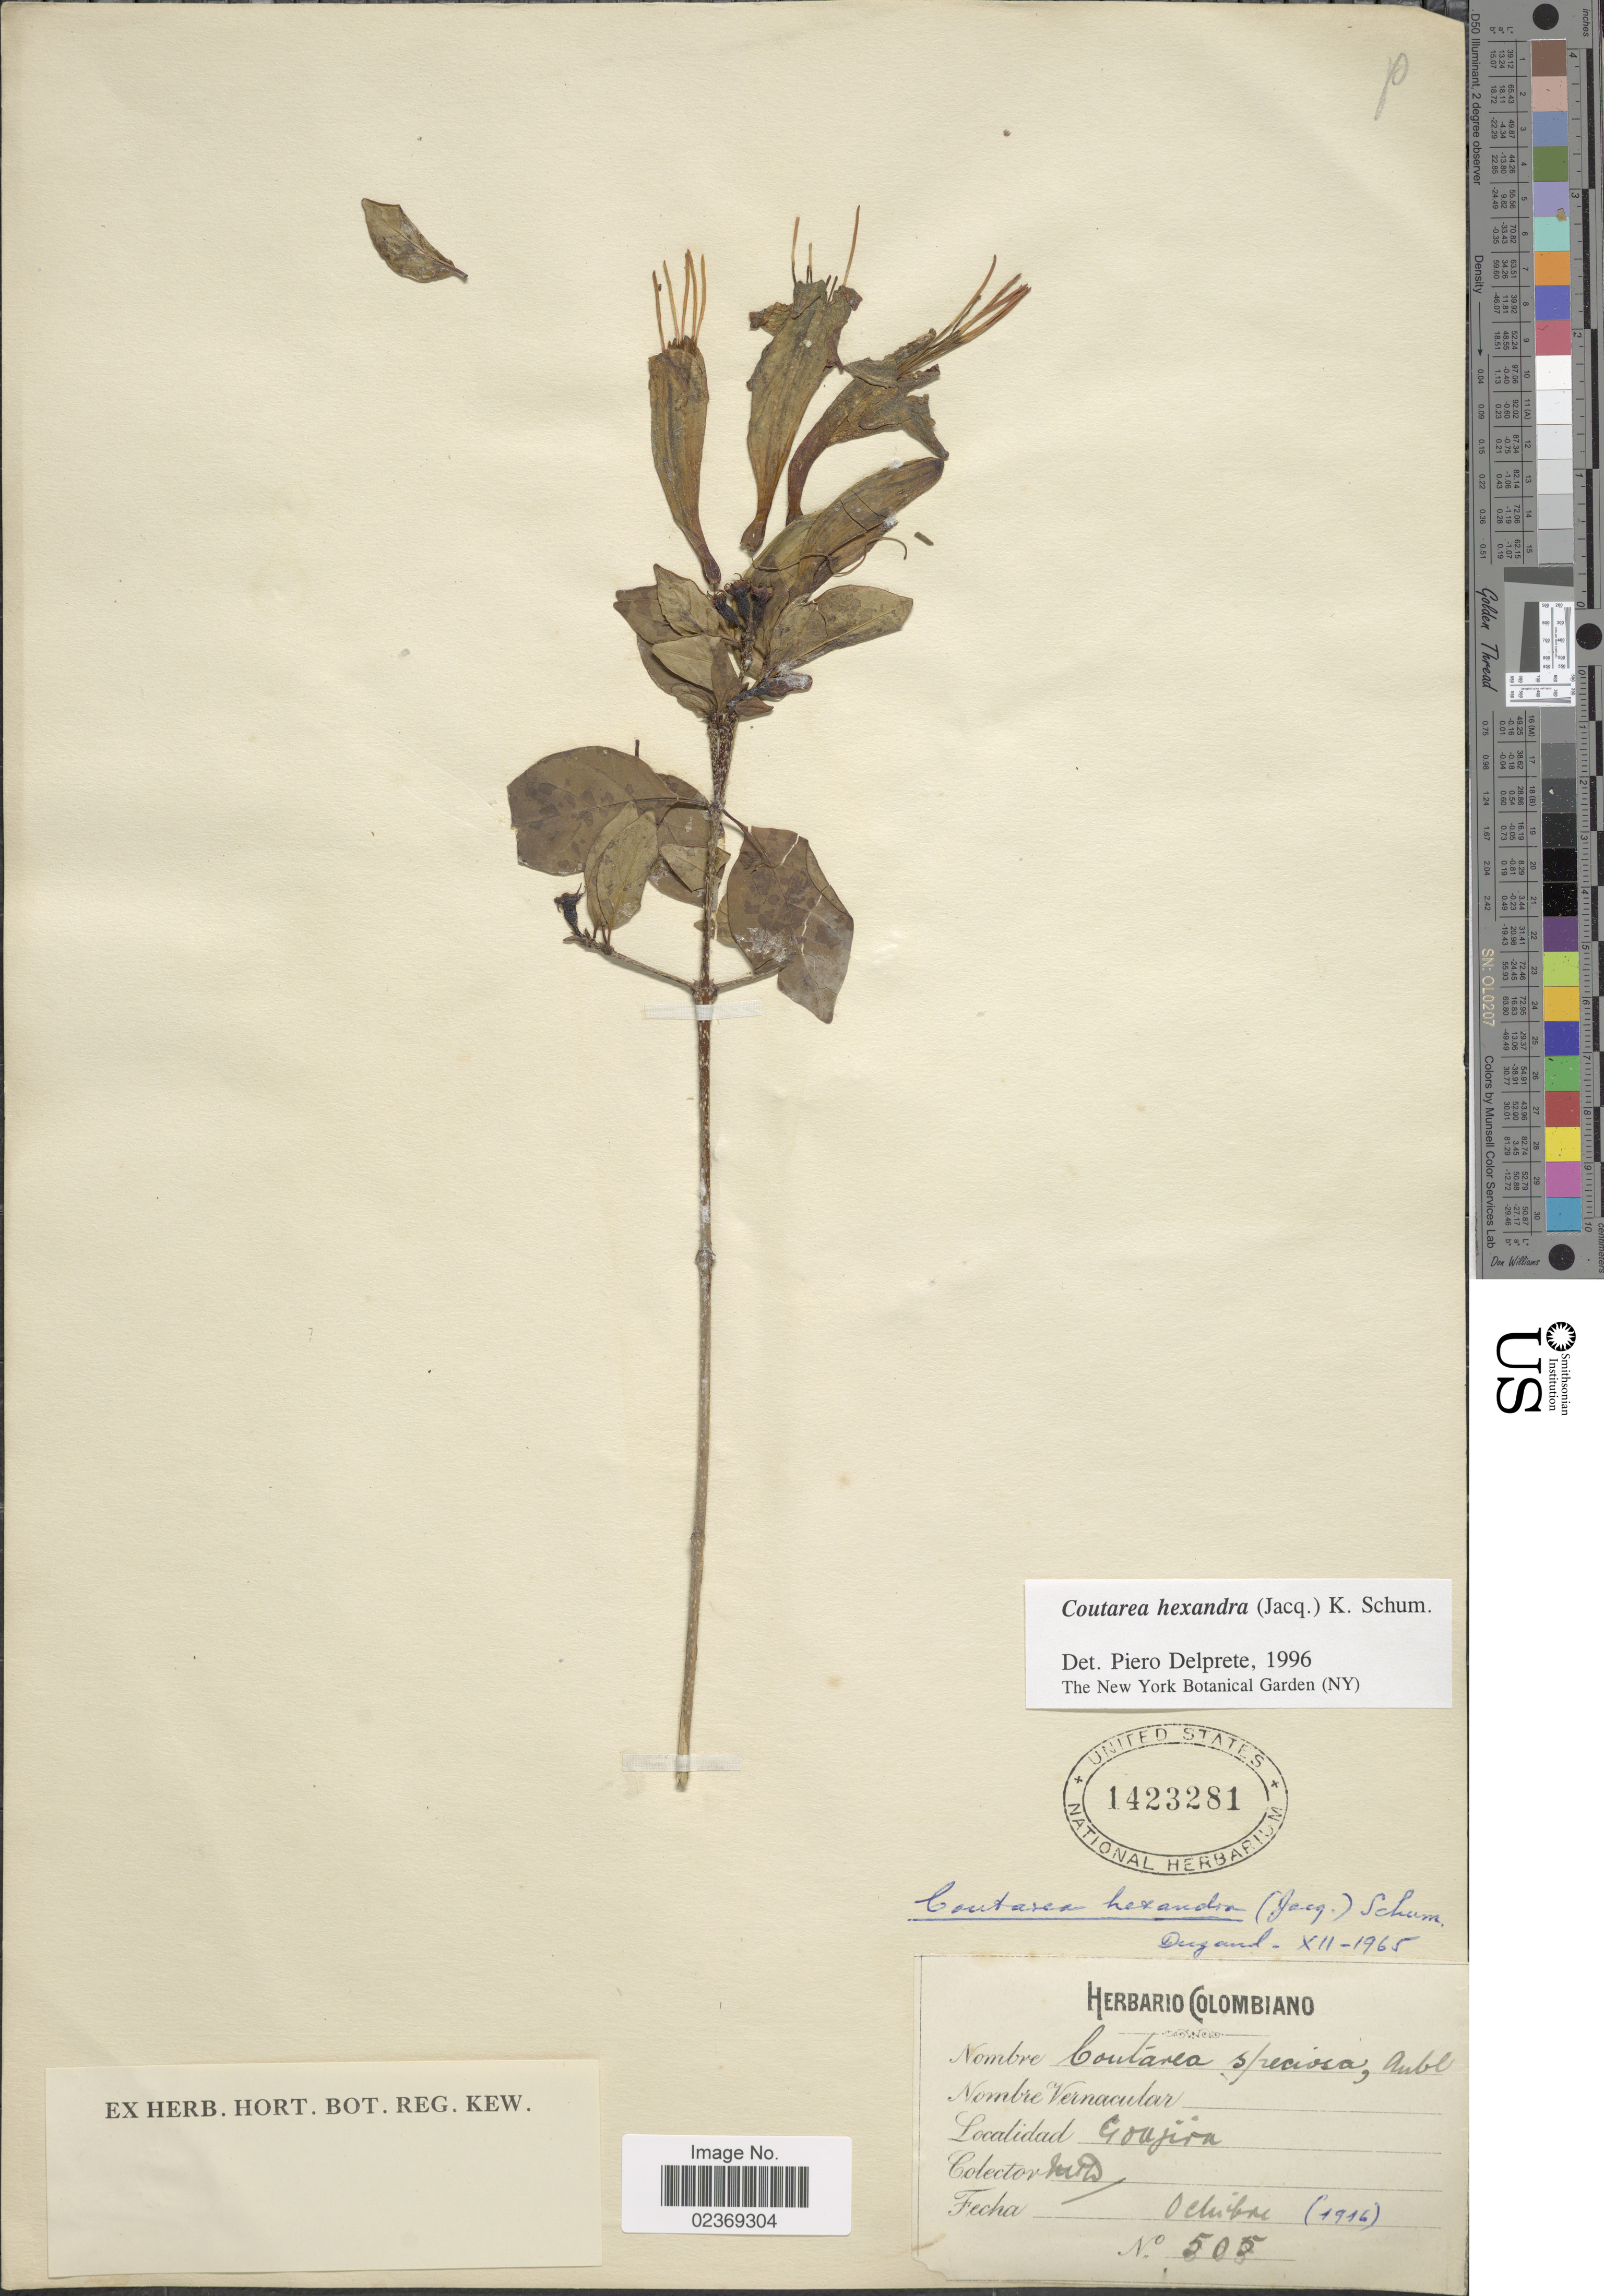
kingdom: Plantae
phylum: Tracheophyta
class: Magnoliopsida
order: Gentianales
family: Rubiaceae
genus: Coutarea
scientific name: Coutarea hexandra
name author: (Jacq.) K. Schum.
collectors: M. T. Dawe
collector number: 505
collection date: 1916-10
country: Colombia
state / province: La Guajira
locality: Goajira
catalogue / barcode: US 1423281